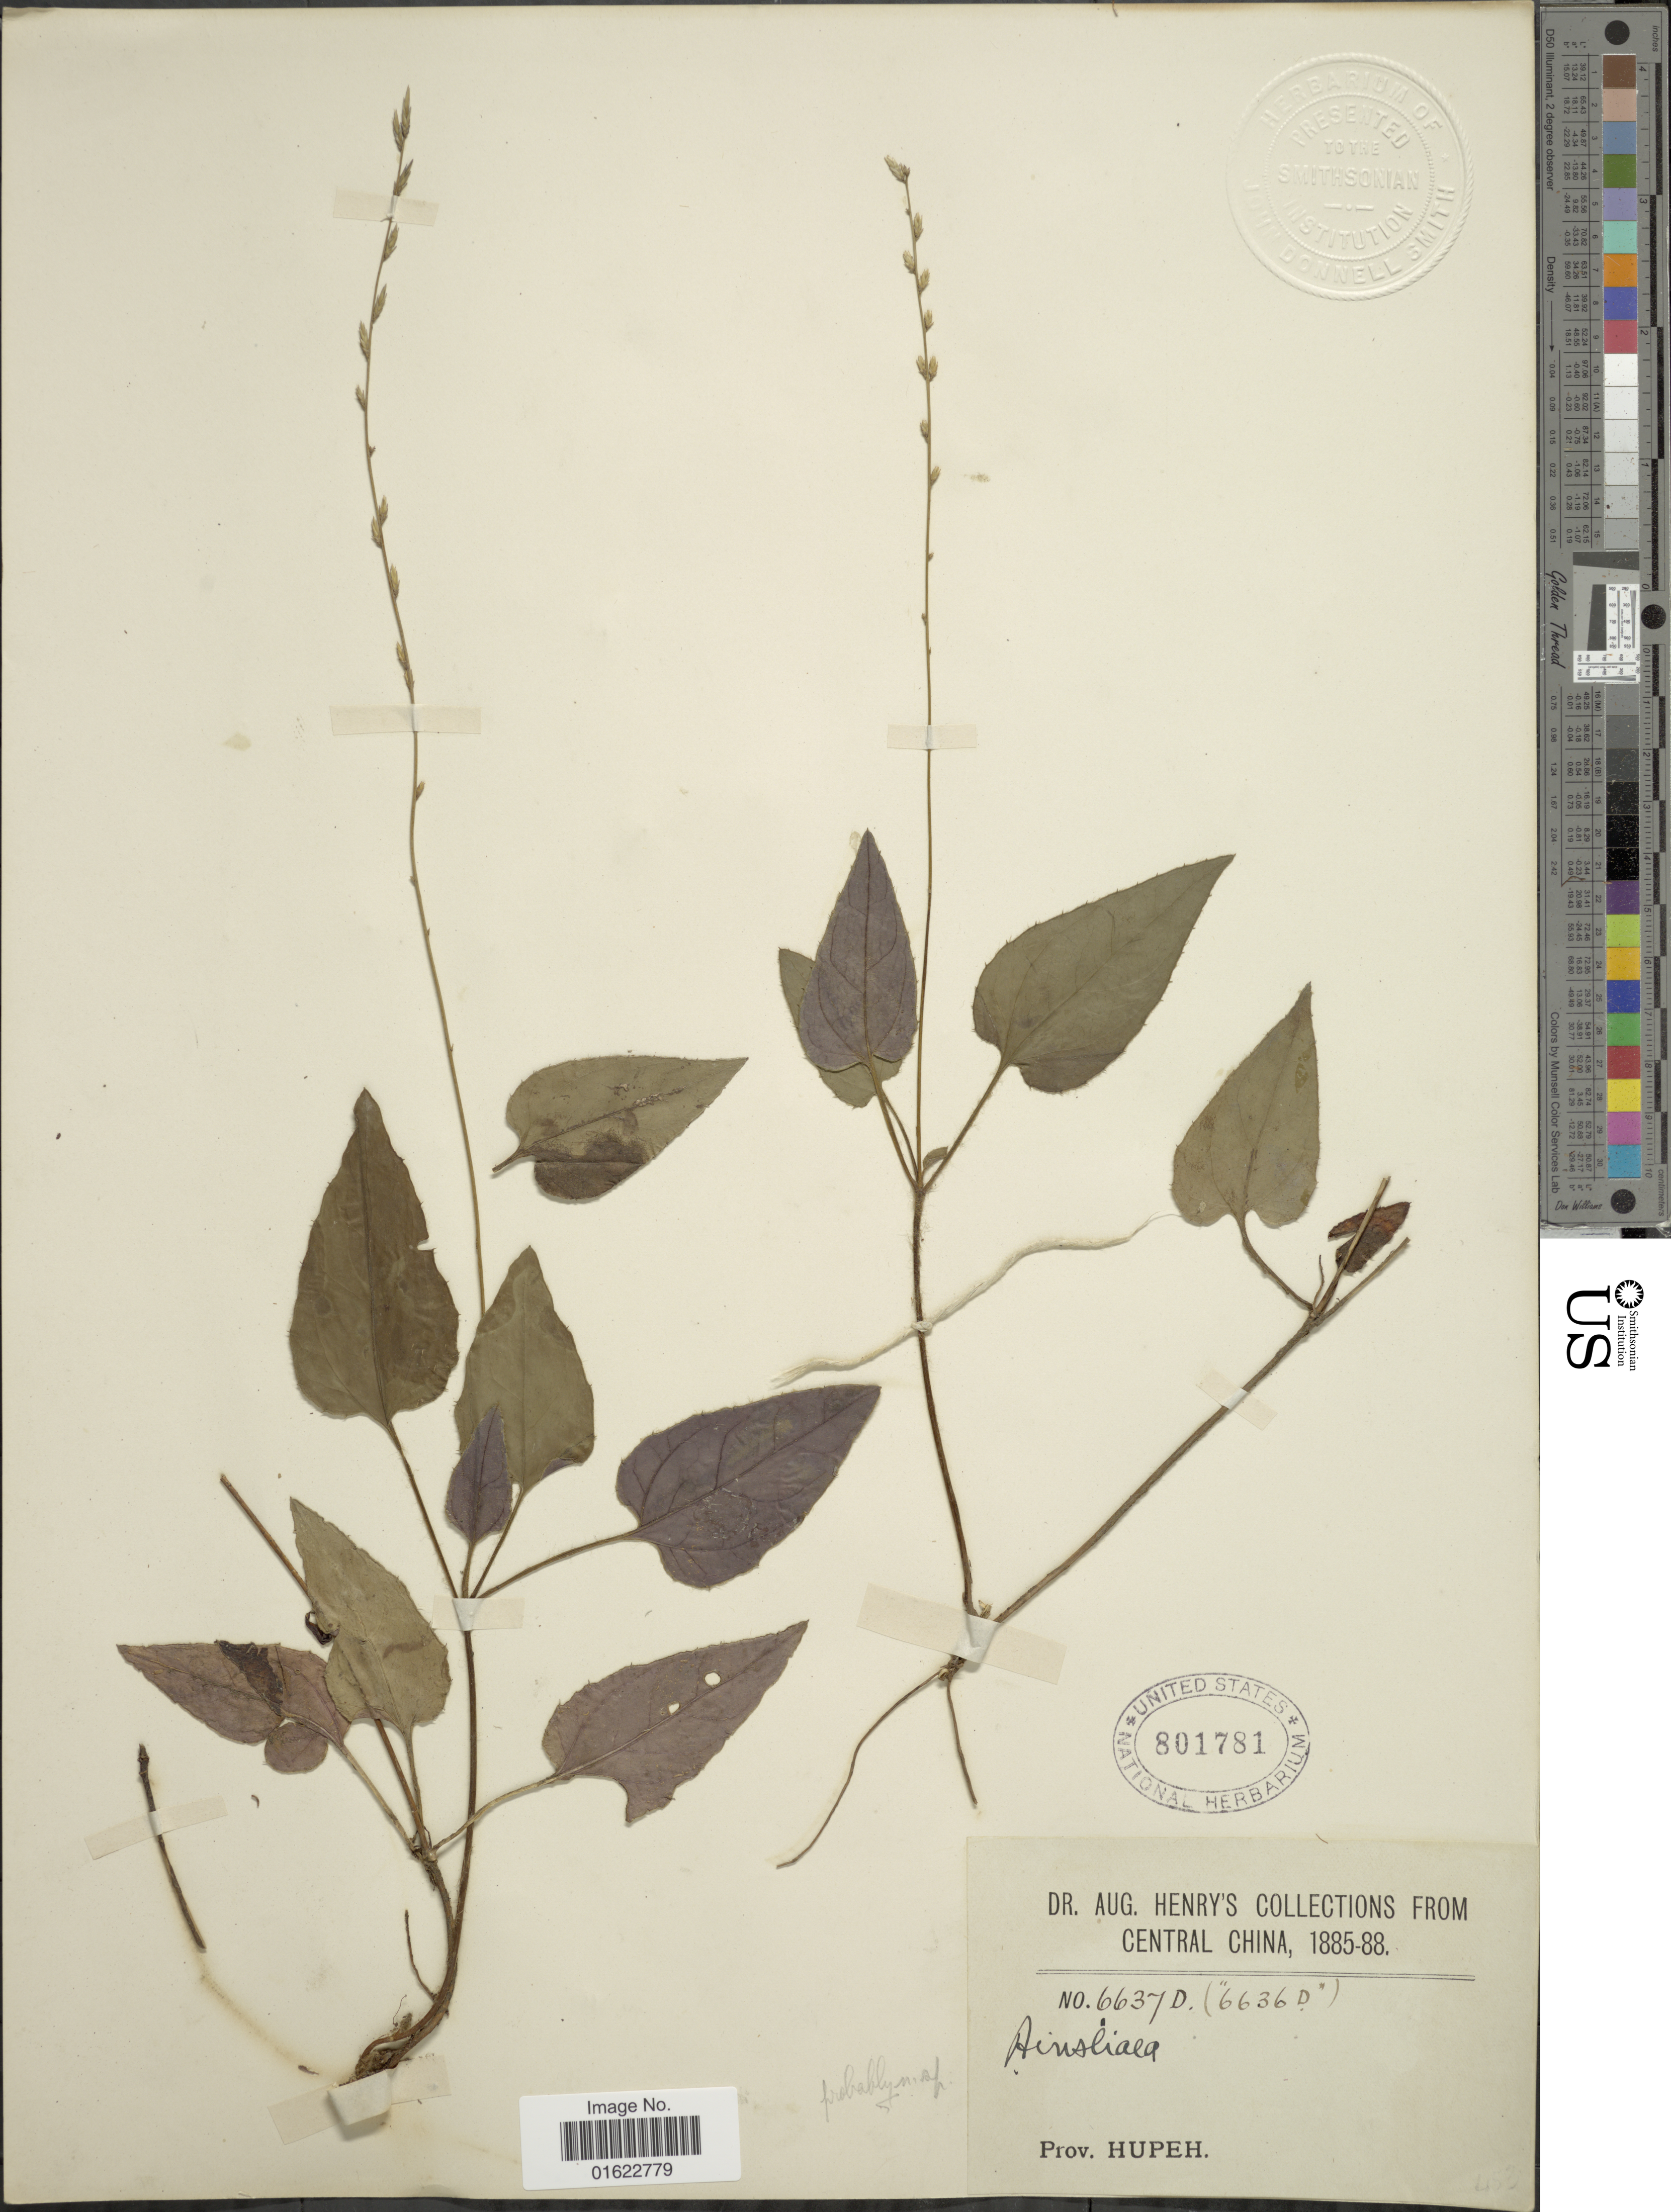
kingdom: Plantae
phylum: Tracheophyta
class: Magnoliopsida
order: Asterales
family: Asteraceae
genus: Ainsliaea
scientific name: Ainsliaea sp.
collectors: A. Henry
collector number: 6637 D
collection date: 1885/1888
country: China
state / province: Hubei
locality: Central China, Prov. Hupeh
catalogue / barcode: US 801781